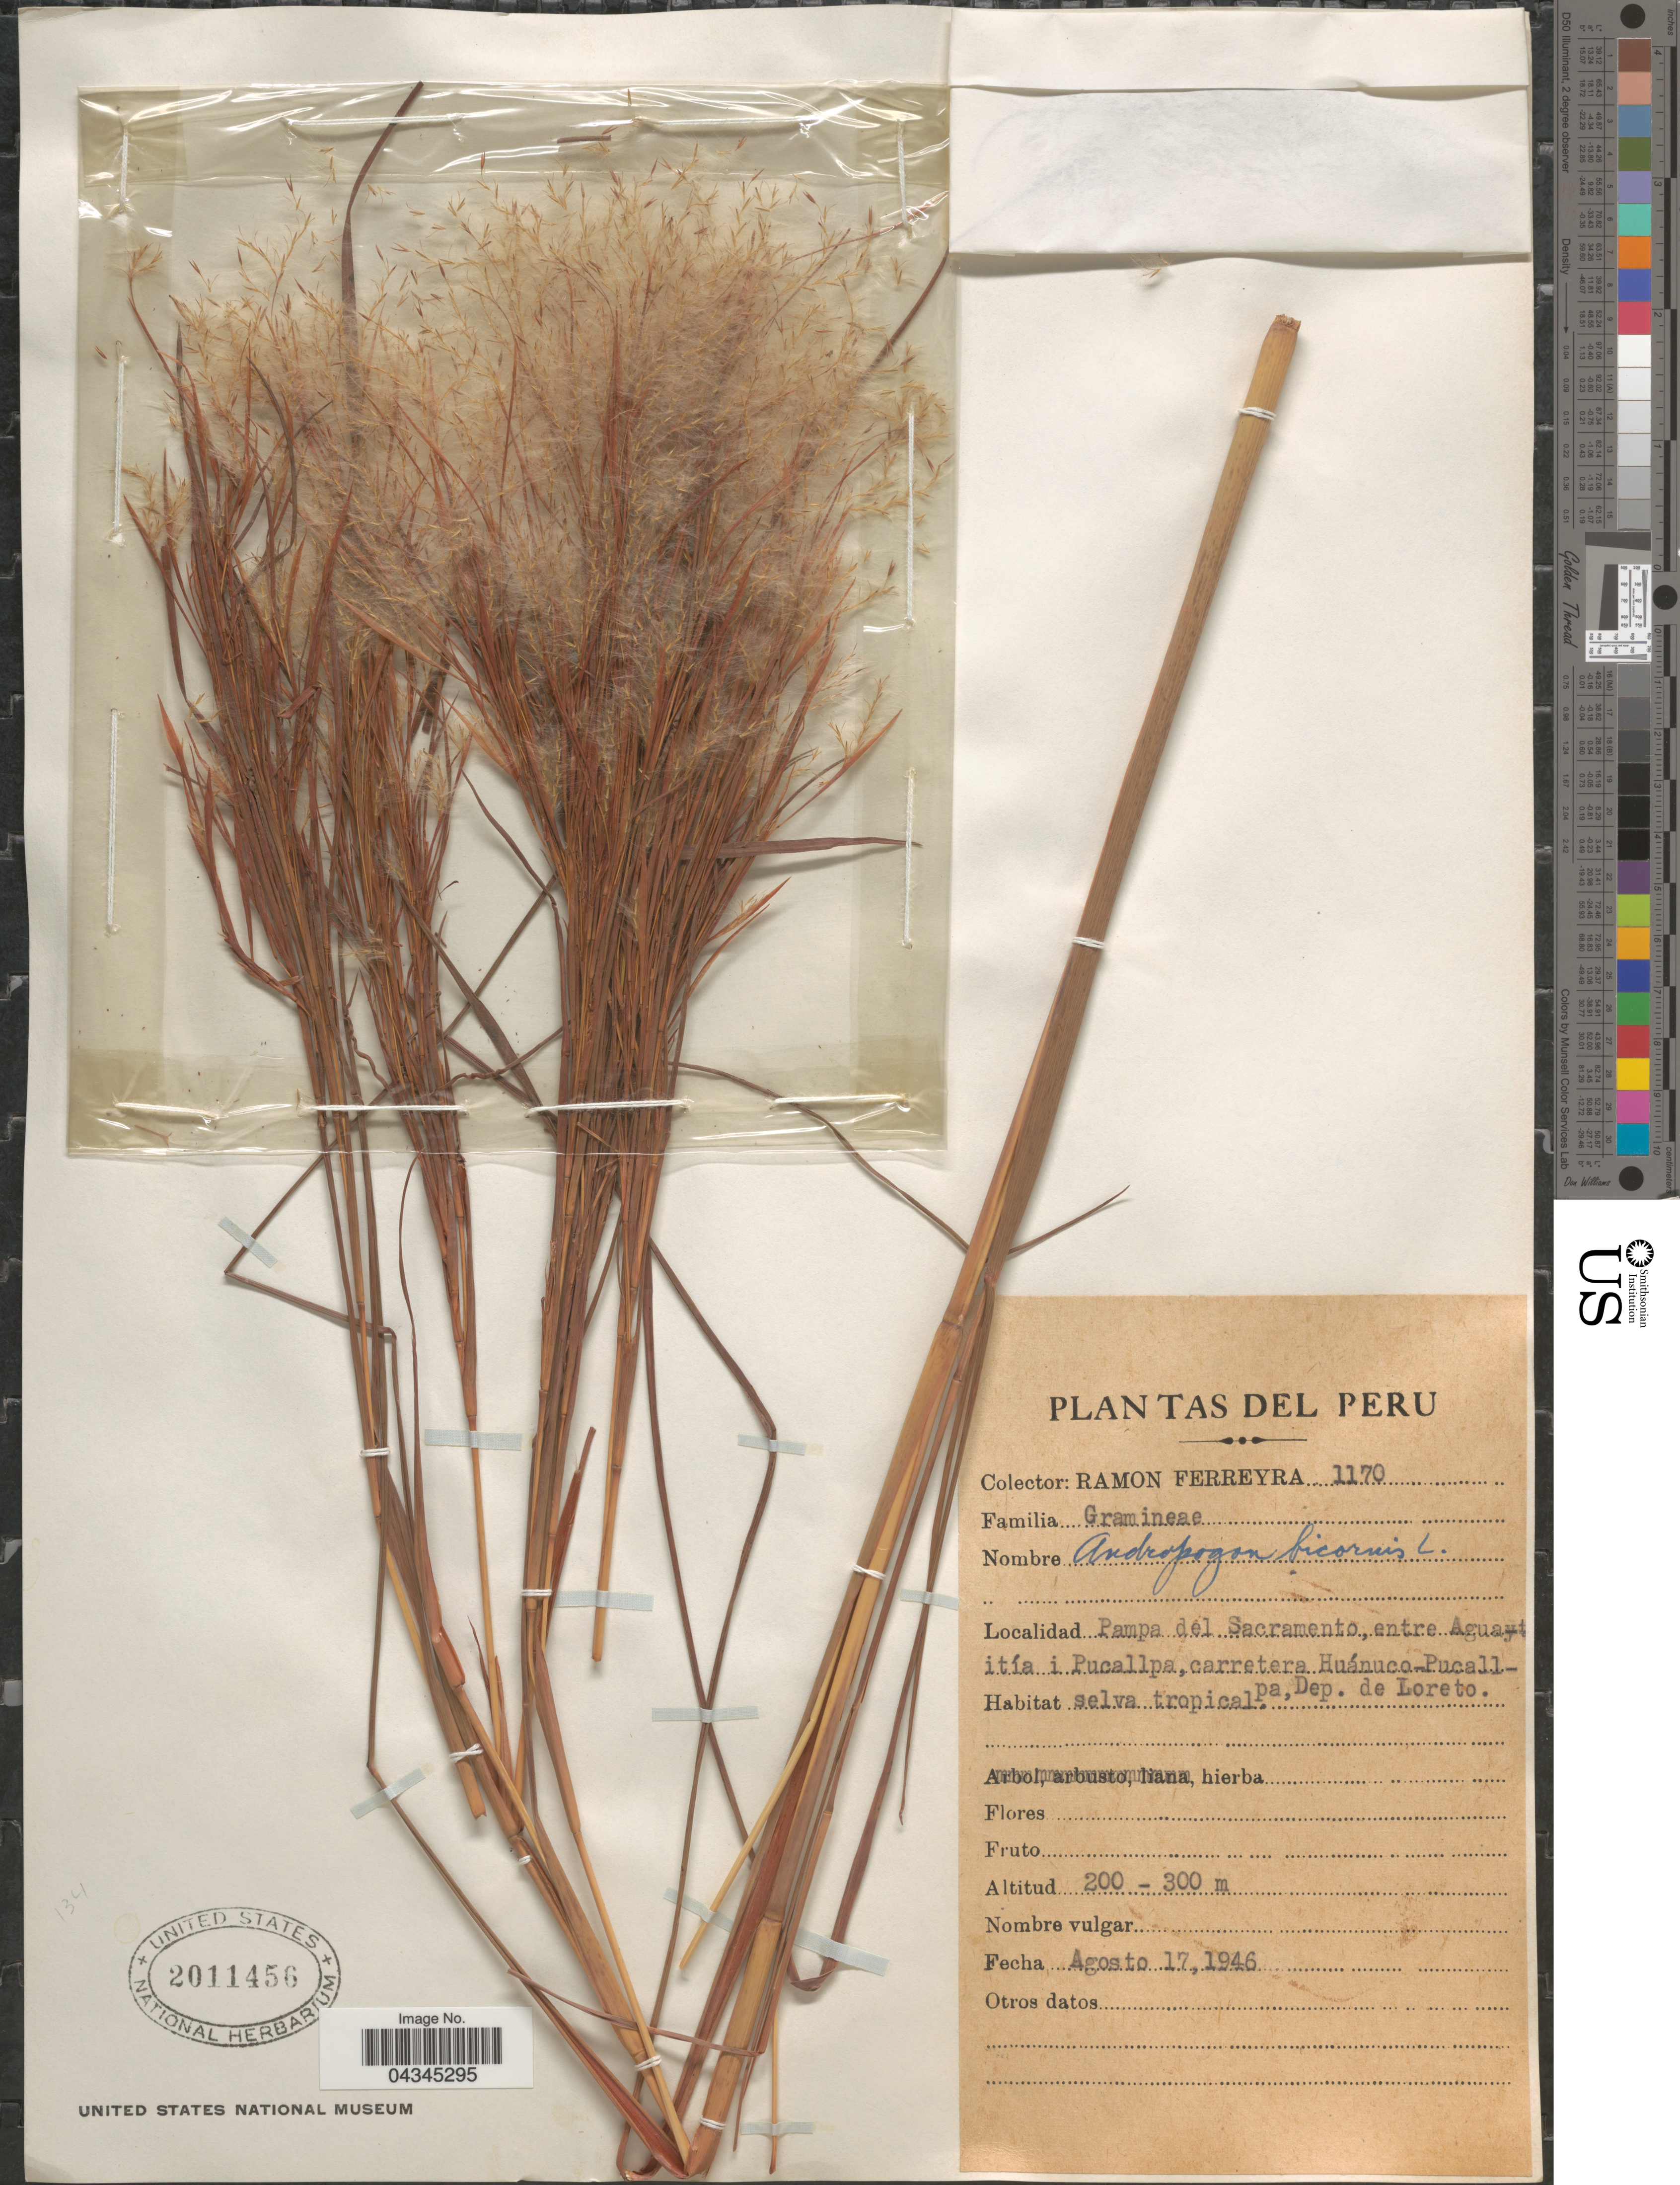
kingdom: Plantae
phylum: Tracheophyta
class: Liliopsida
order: Poales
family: Poaceae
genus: Andropogon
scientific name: Andropogon bicornis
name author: L.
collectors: R. A. Ferreyra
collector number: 1170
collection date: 1946-08-17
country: Peru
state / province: Loreto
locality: Pampa del Sacramento, entre Aguaitía i Pucallpa, carretera Huánuco. Pucallpa, Dep. de Loreto.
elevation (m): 200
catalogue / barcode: US 2011456